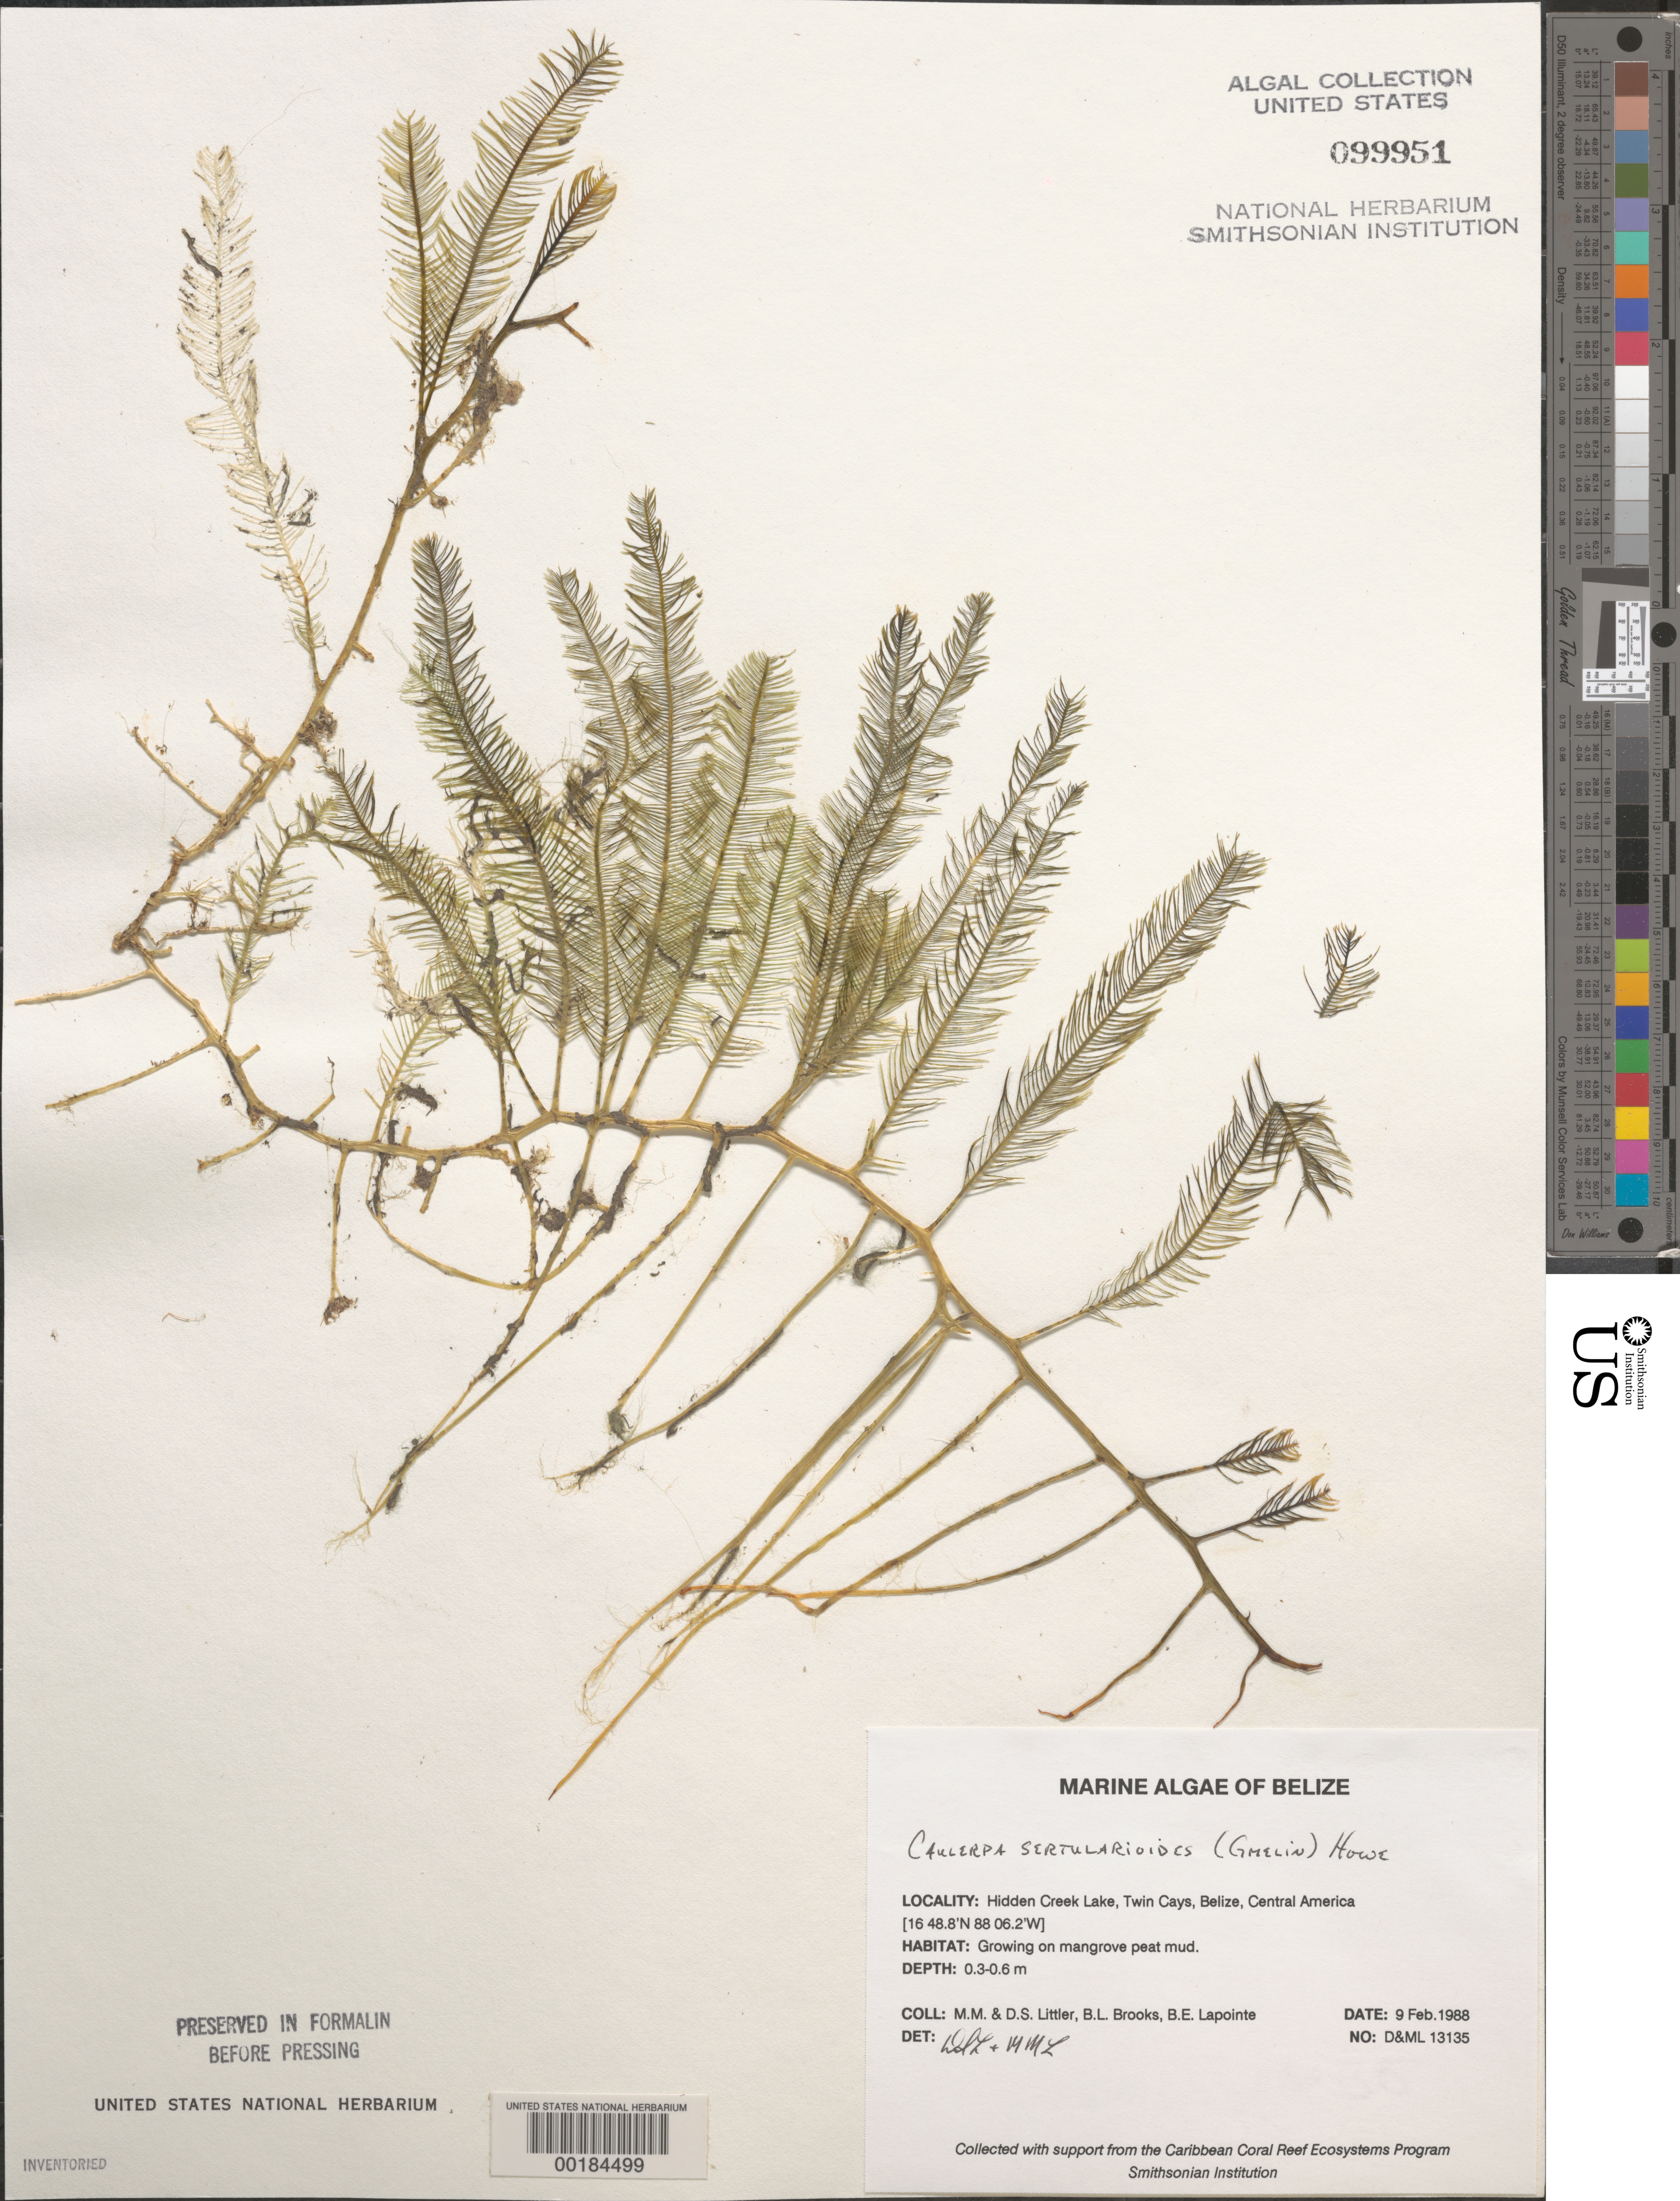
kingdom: Plantae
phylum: Chlorophyta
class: Ulvophyceae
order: Bryopsidales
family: Caulerpaceae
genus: Caulerpa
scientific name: Caulerpa sertularioides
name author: (S.G. Gmel.) M. Howe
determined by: Littler, D. S.; Littler, M. M.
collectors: D. S. Littler, M. M. Littler, B. Brooks & B. Lapointe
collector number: D&ML 13135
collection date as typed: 09 Feb 1988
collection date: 1988-02-09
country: Belize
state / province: Stann Creek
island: Twin Cays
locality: Hidden Creek Lake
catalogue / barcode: US 99951